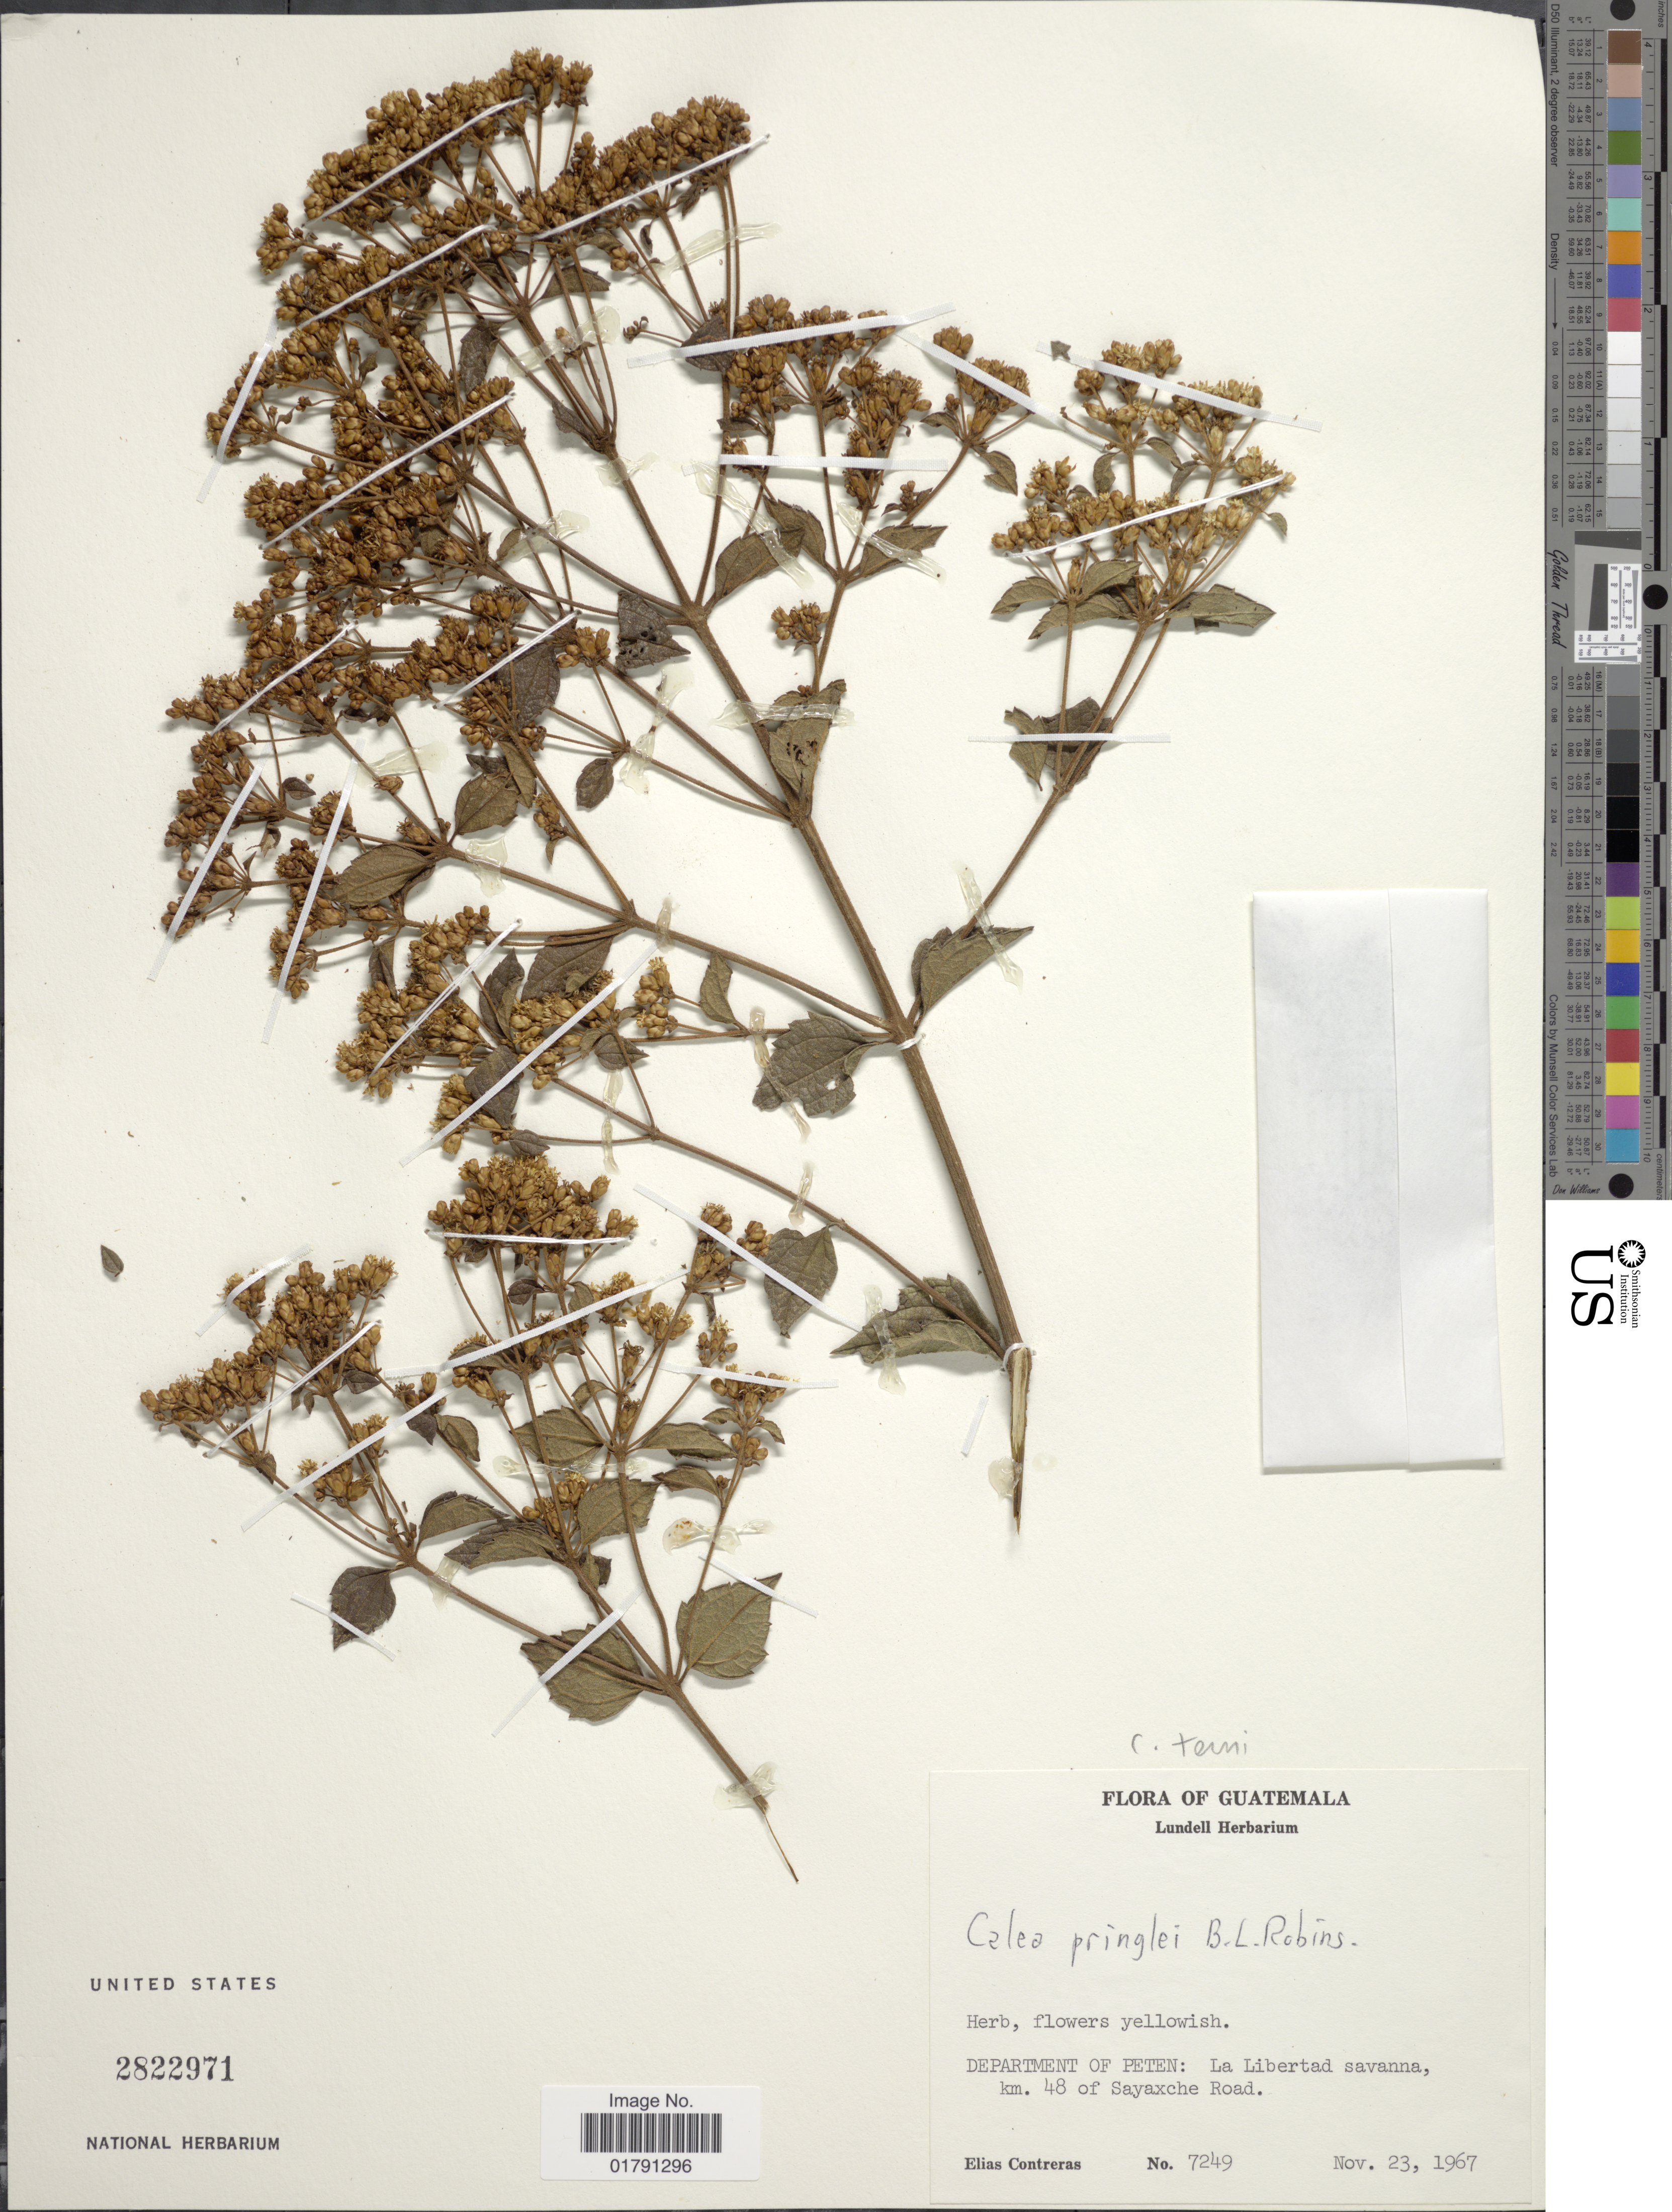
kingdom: Plantae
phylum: Tracheophyta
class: Magnoliopsida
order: Asterales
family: Asteraceae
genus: Calea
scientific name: Calea ternifolia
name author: Kunth in Humb. et al.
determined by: Bueno, Vinicius Resende, (ICN), Universidade Federal do Rio Grande do Sul (BRAZIL)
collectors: E. Contreras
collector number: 7249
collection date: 1967-11-23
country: Guatemala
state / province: El Petén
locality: La Libertad savanna, km 48 of Sayaxche Road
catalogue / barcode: US 2822971